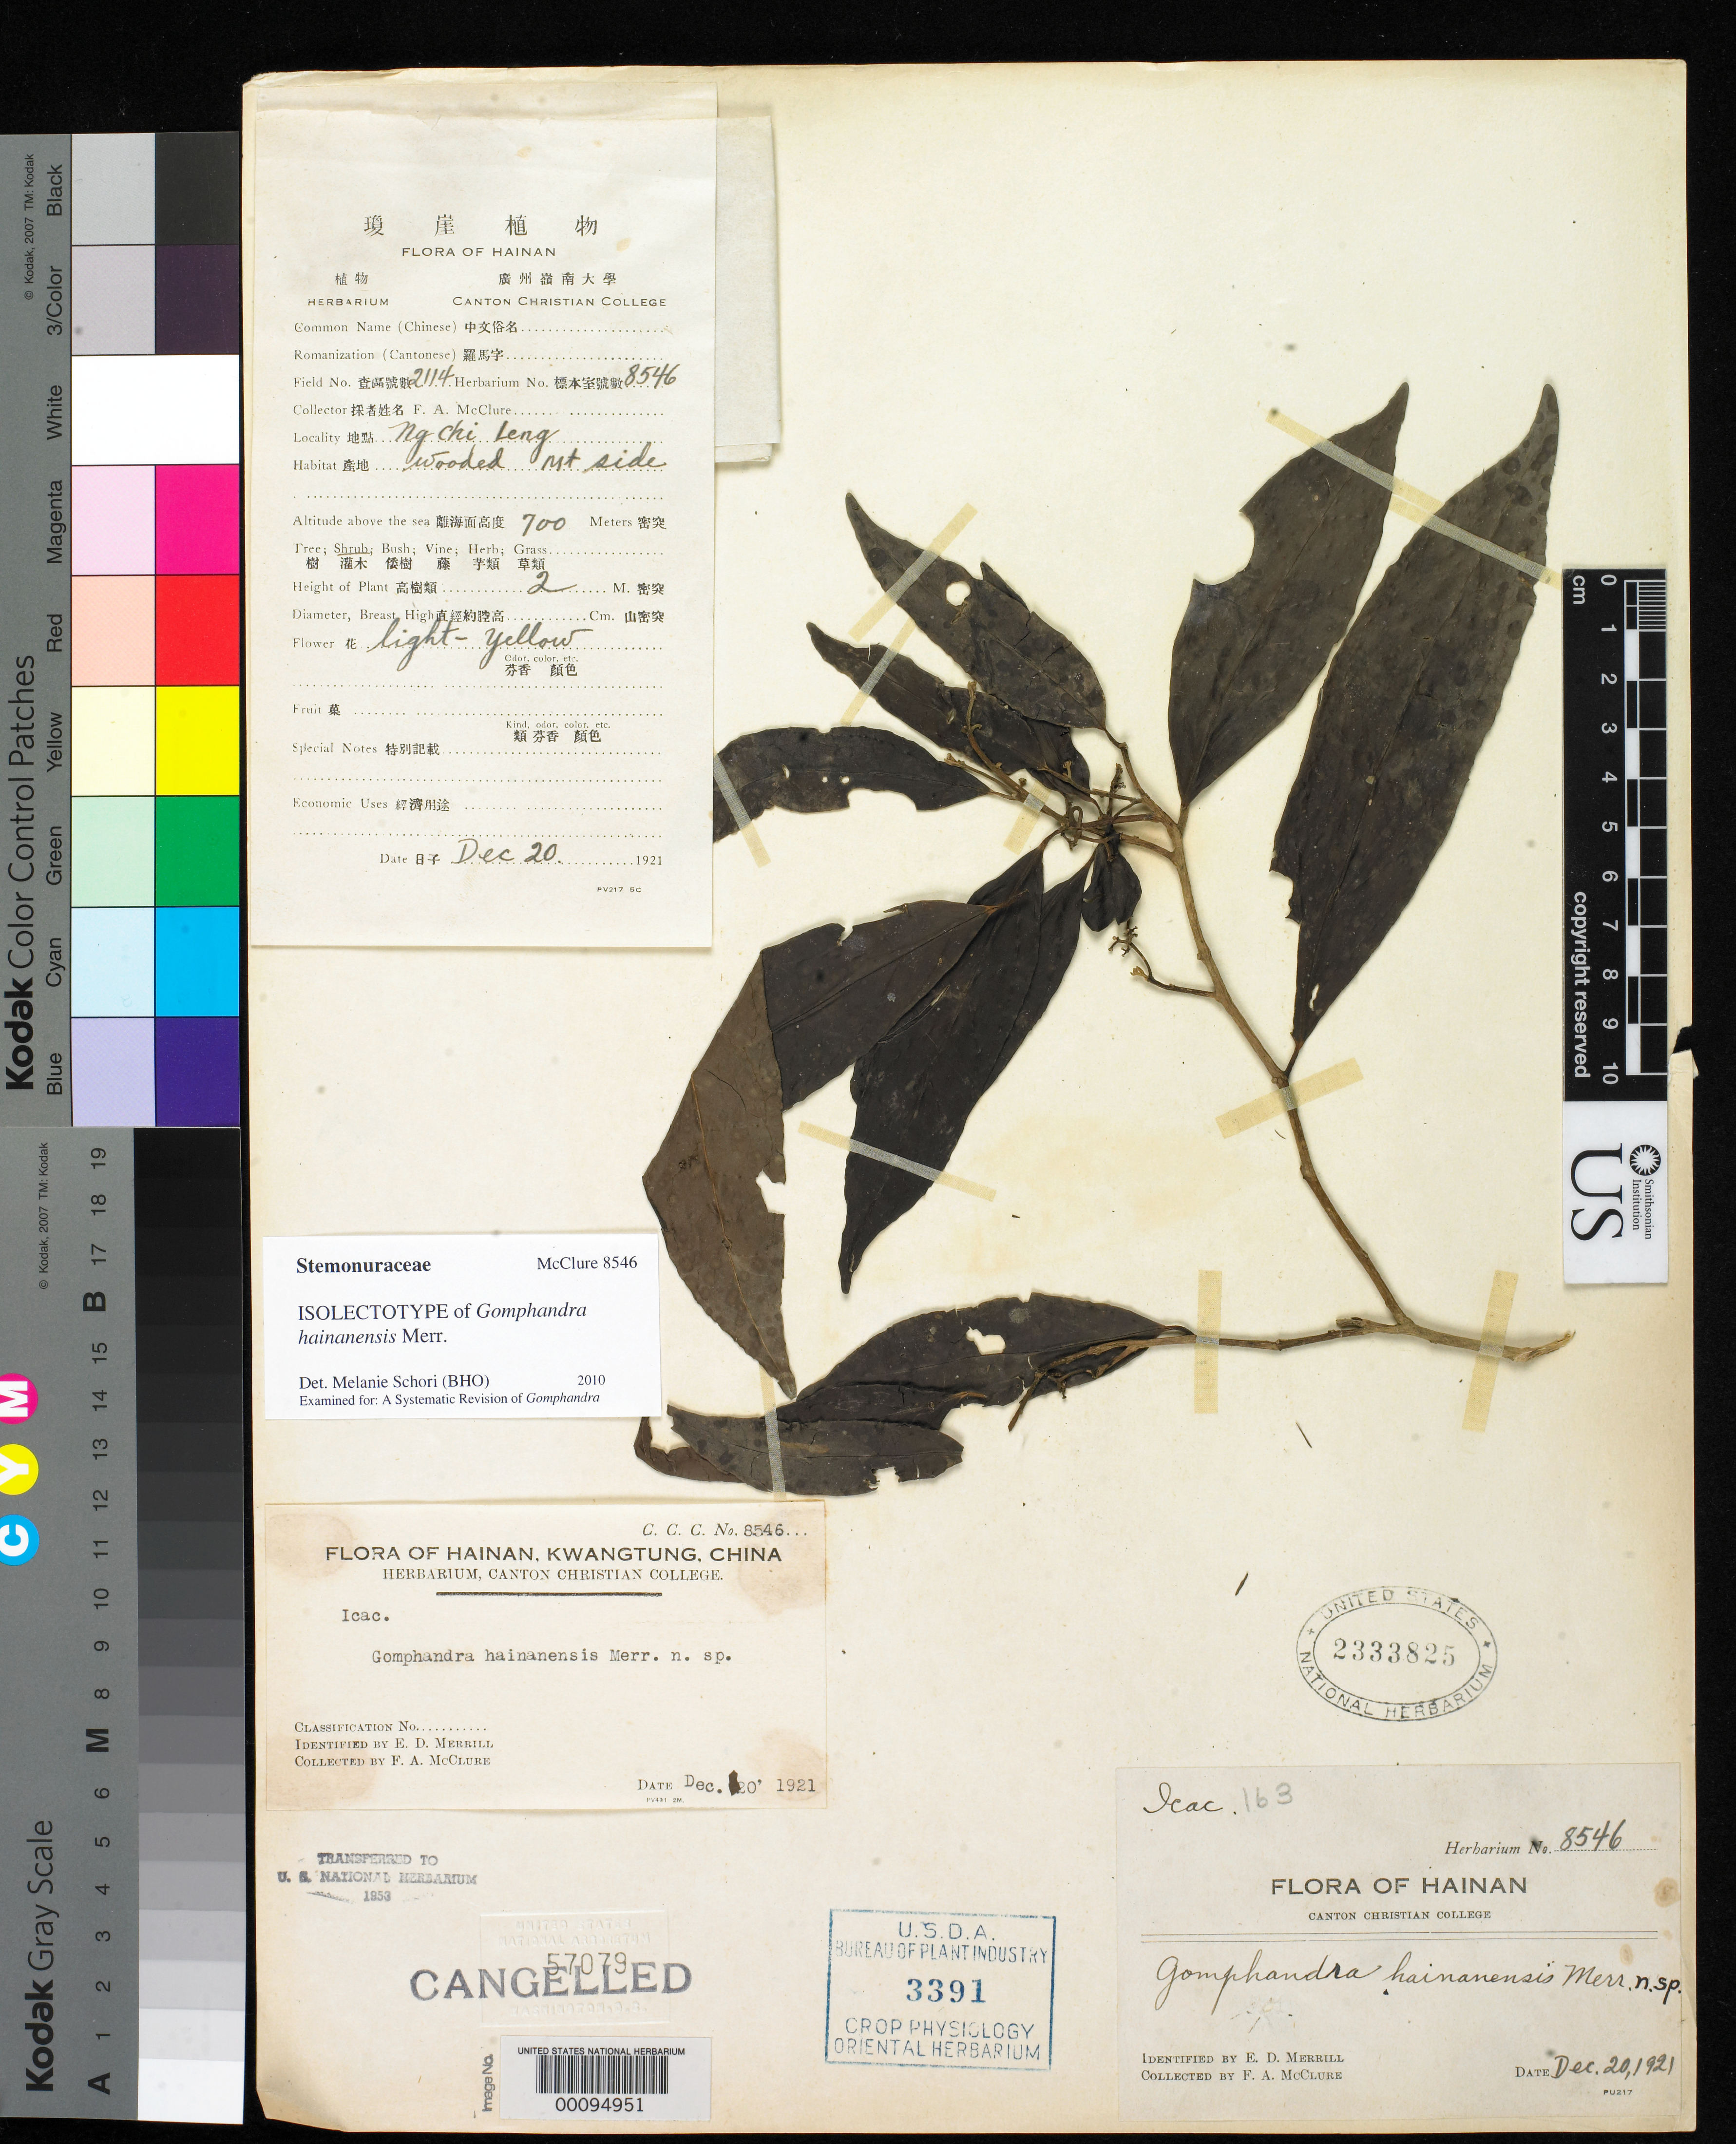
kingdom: Plantae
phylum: Tracheophyta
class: Magnoliopsida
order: Cardiopteridales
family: Stemonuraceae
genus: Gomphandra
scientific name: Gomphandra hainanensis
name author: Merr.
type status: Isotype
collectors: F. A. McClure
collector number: C.C.C. 8546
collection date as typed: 20 Dec 1921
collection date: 1921-12-20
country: China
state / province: Hainan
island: Hainan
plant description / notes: Annotated by M. Schori (2010) as "Isolectotype" [lectotypification apparently ined. as of Oct. 2010].; Specimen ex herb. U.S. National Arboretum; transferred to U.S. National Herbarium, 1953.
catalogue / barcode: US 2333825